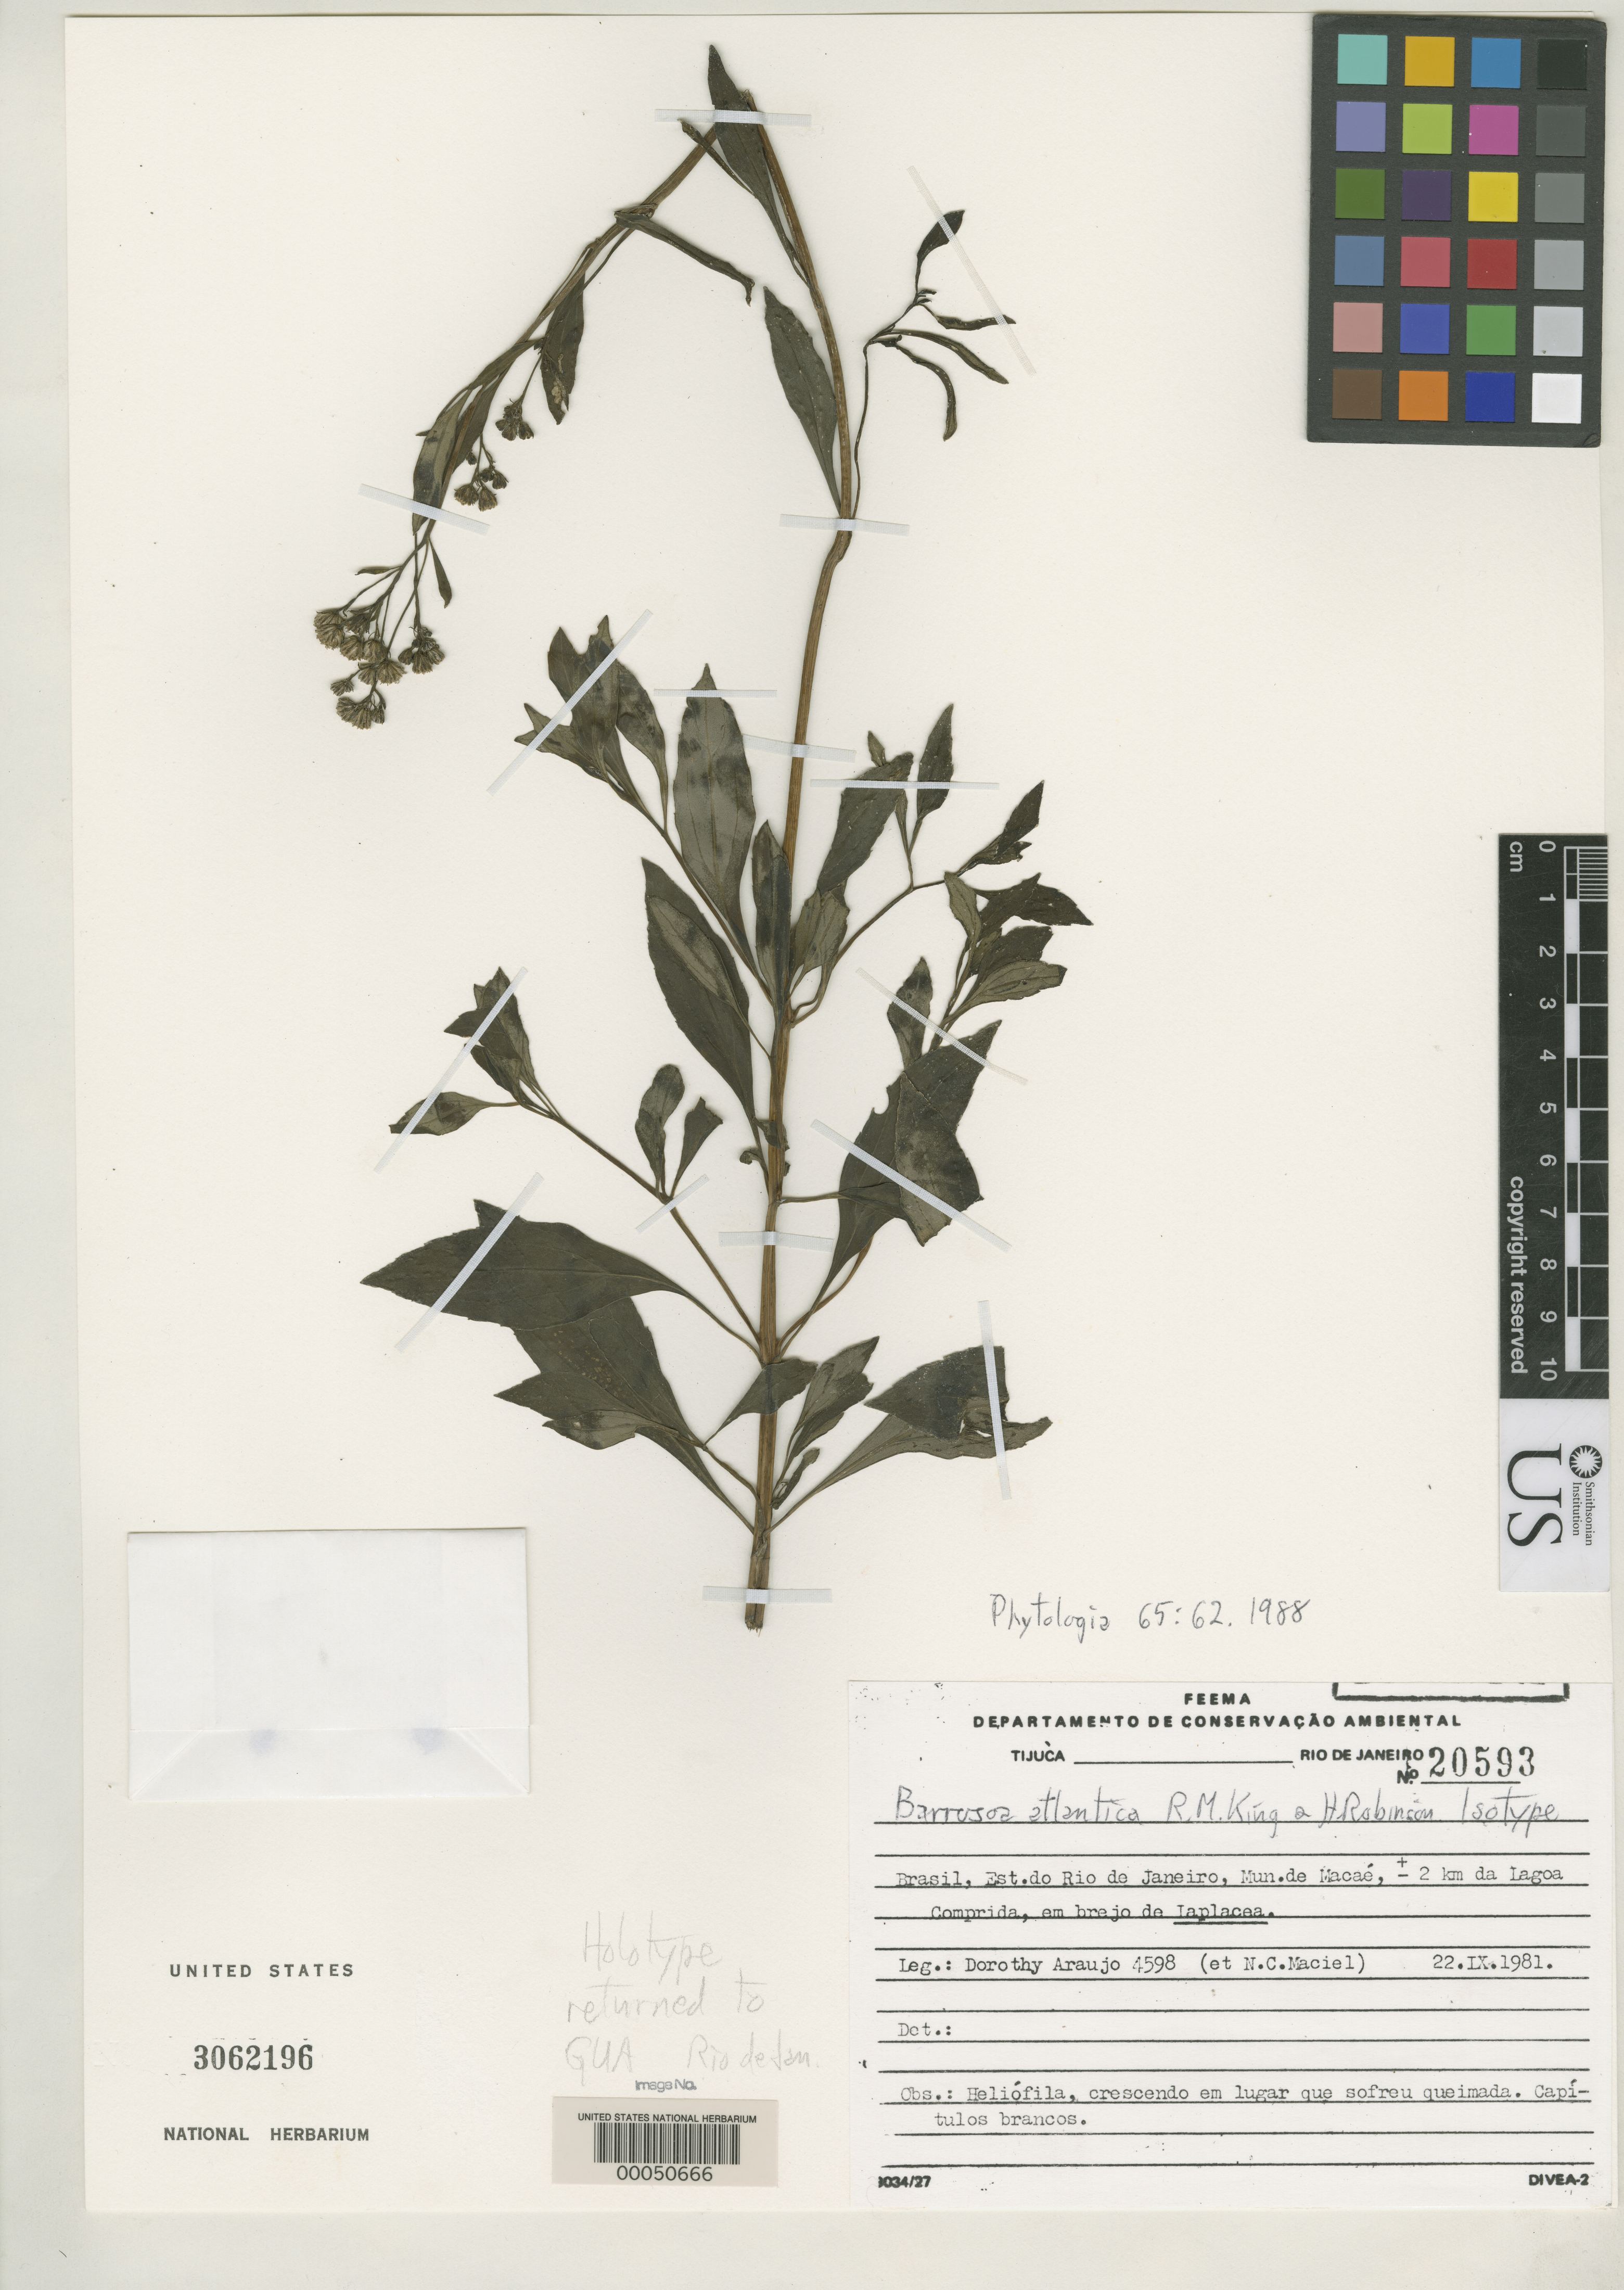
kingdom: Plantae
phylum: Tracheophyta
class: Magnoliopsida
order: Asterales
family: Asteraceae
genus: Barrosoa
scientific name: Barrosoa atlantica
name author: R.M. King & H. Rob.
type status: Holotype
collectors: D. Araujo & N. Maciel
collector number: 4598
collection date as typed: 22 Sep 1981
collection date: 1981-09-22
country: Brazil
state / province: Rio de Janeiro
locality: Macae, ca 2 km da Lagoa Comprida.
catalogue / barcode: US 3062196